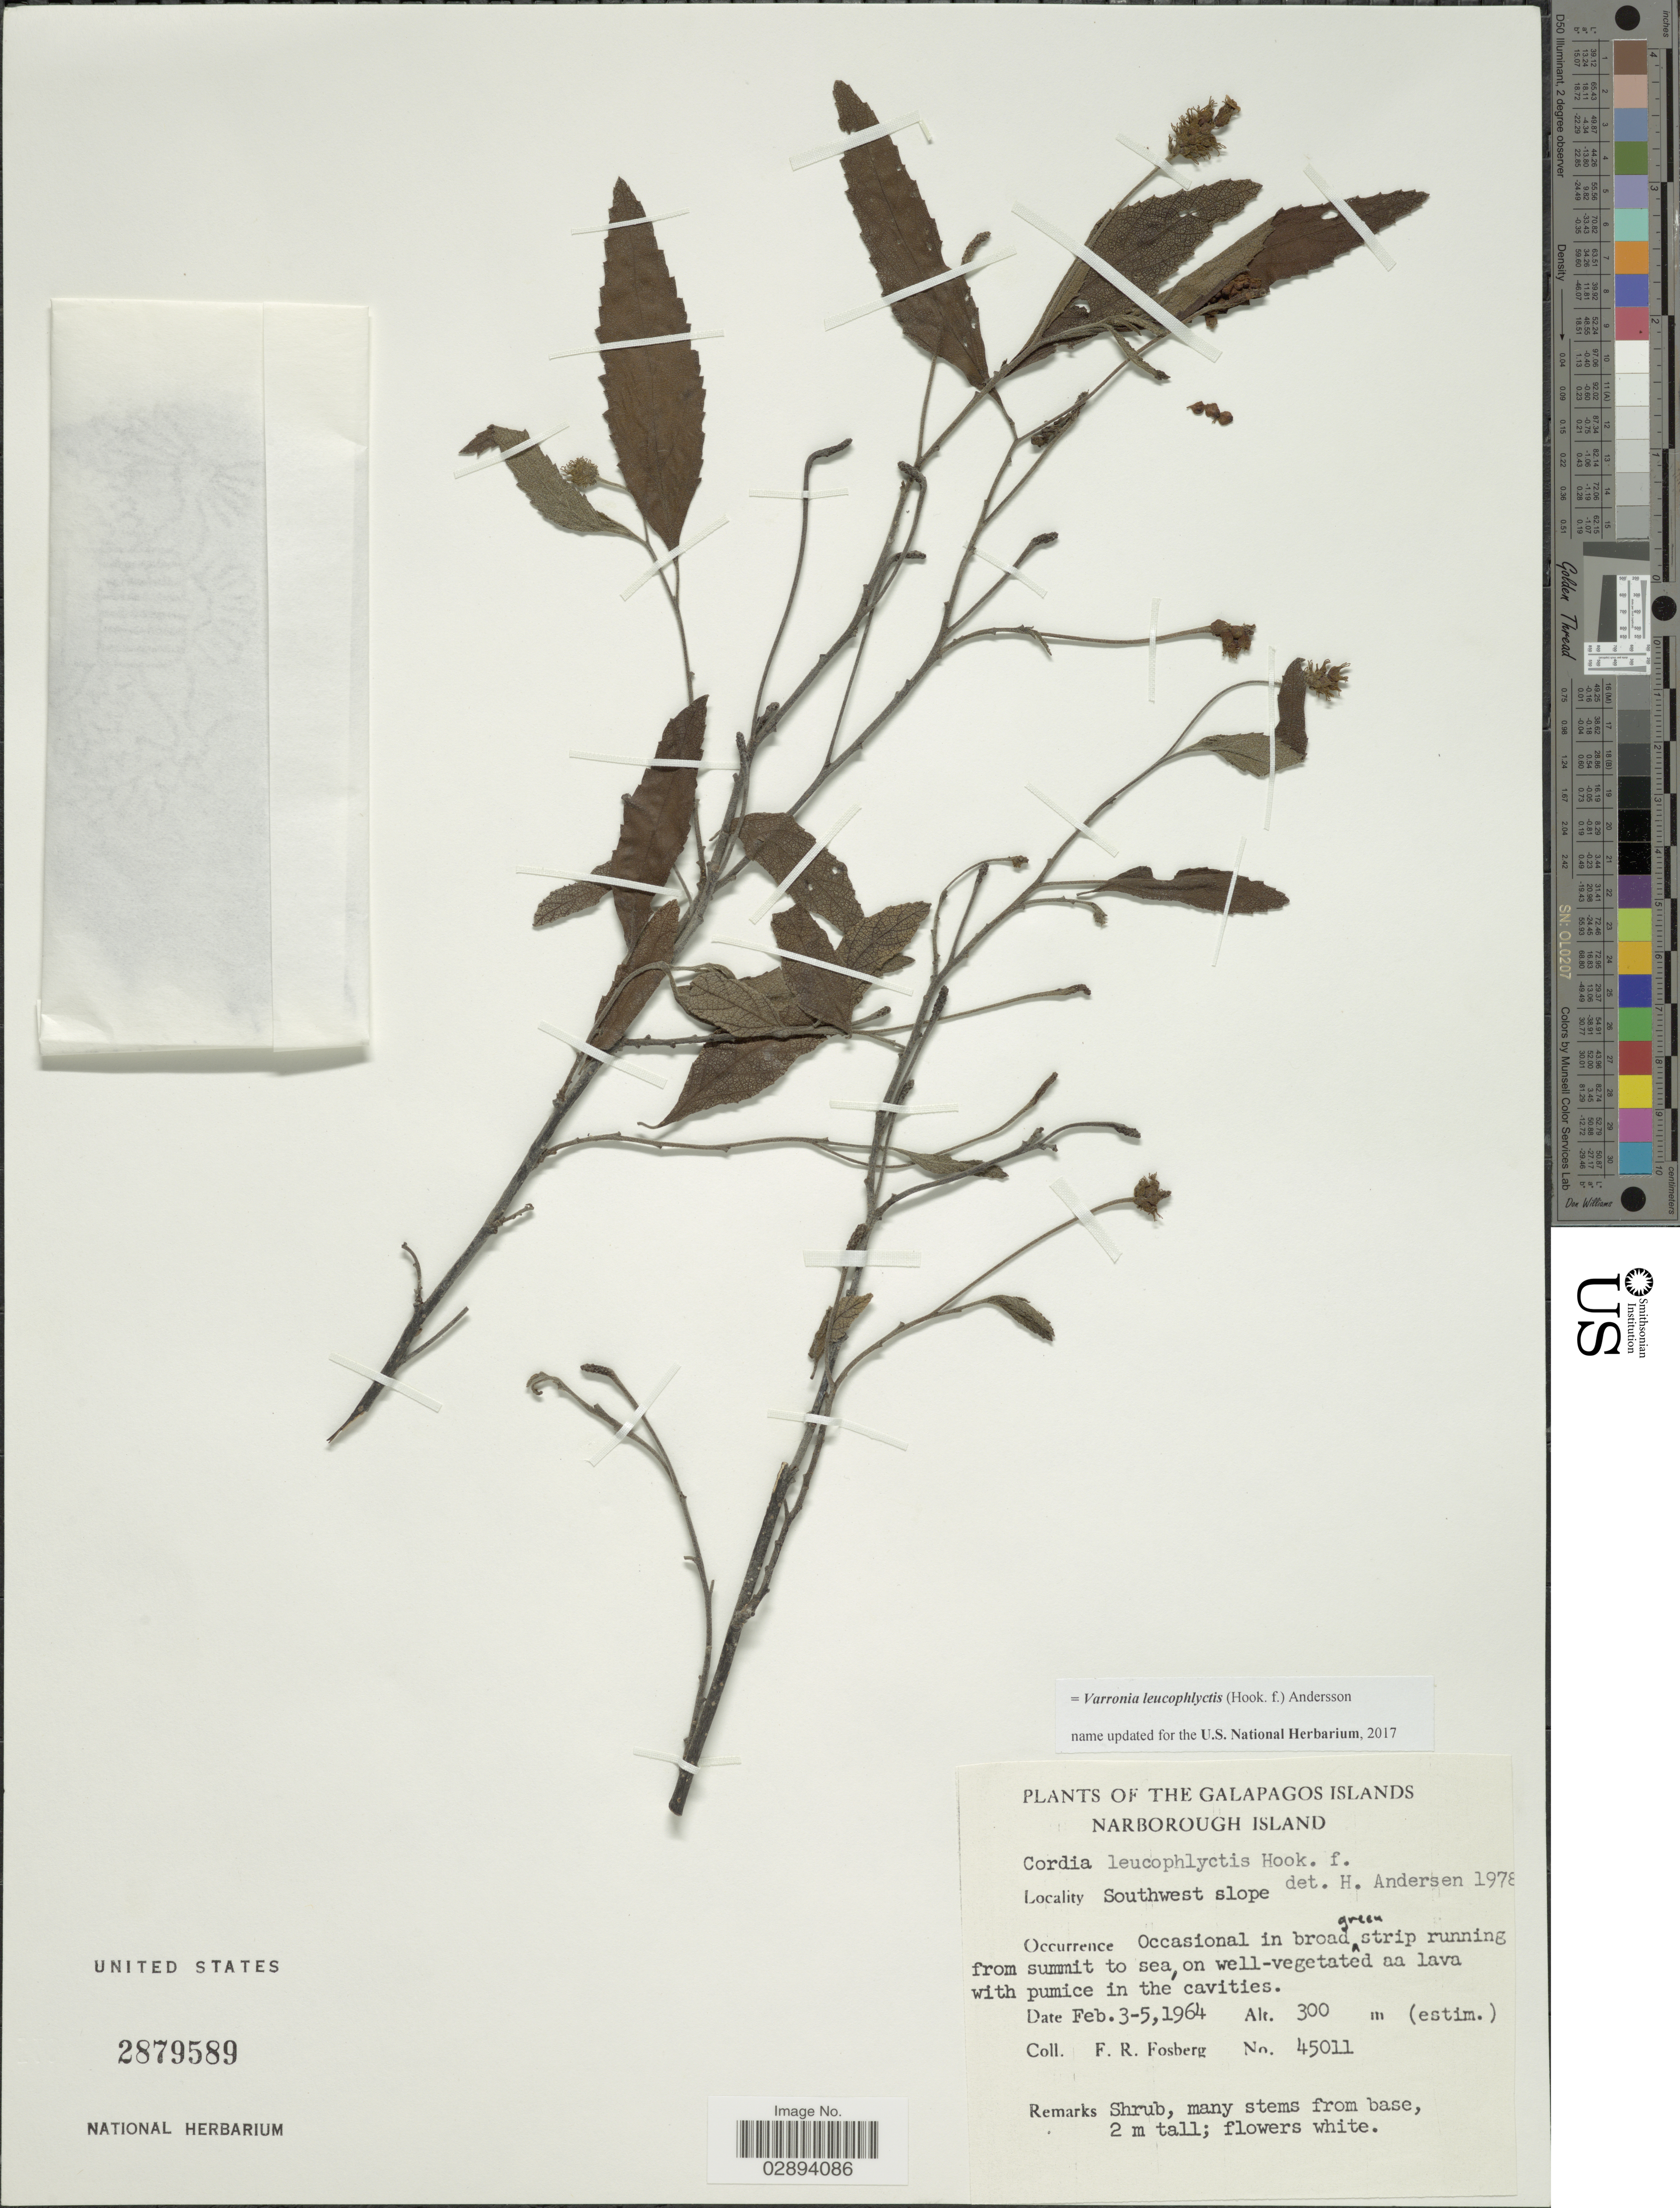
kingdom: Plantae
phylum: Tracheophyta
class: Magnoliopsida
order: Boraginales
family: Cordiaceae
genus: Varronia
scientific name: Varronia leucophyctis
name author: (Hook. f.) Andersson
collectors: F. R. Fosberg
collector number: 45011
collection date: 1964-02-03/1964-02-05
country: Ecuador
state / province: Colón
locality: Galapagos Islands, Narborough Island, Southwest slope.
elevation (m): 300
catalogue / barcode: US 2879589